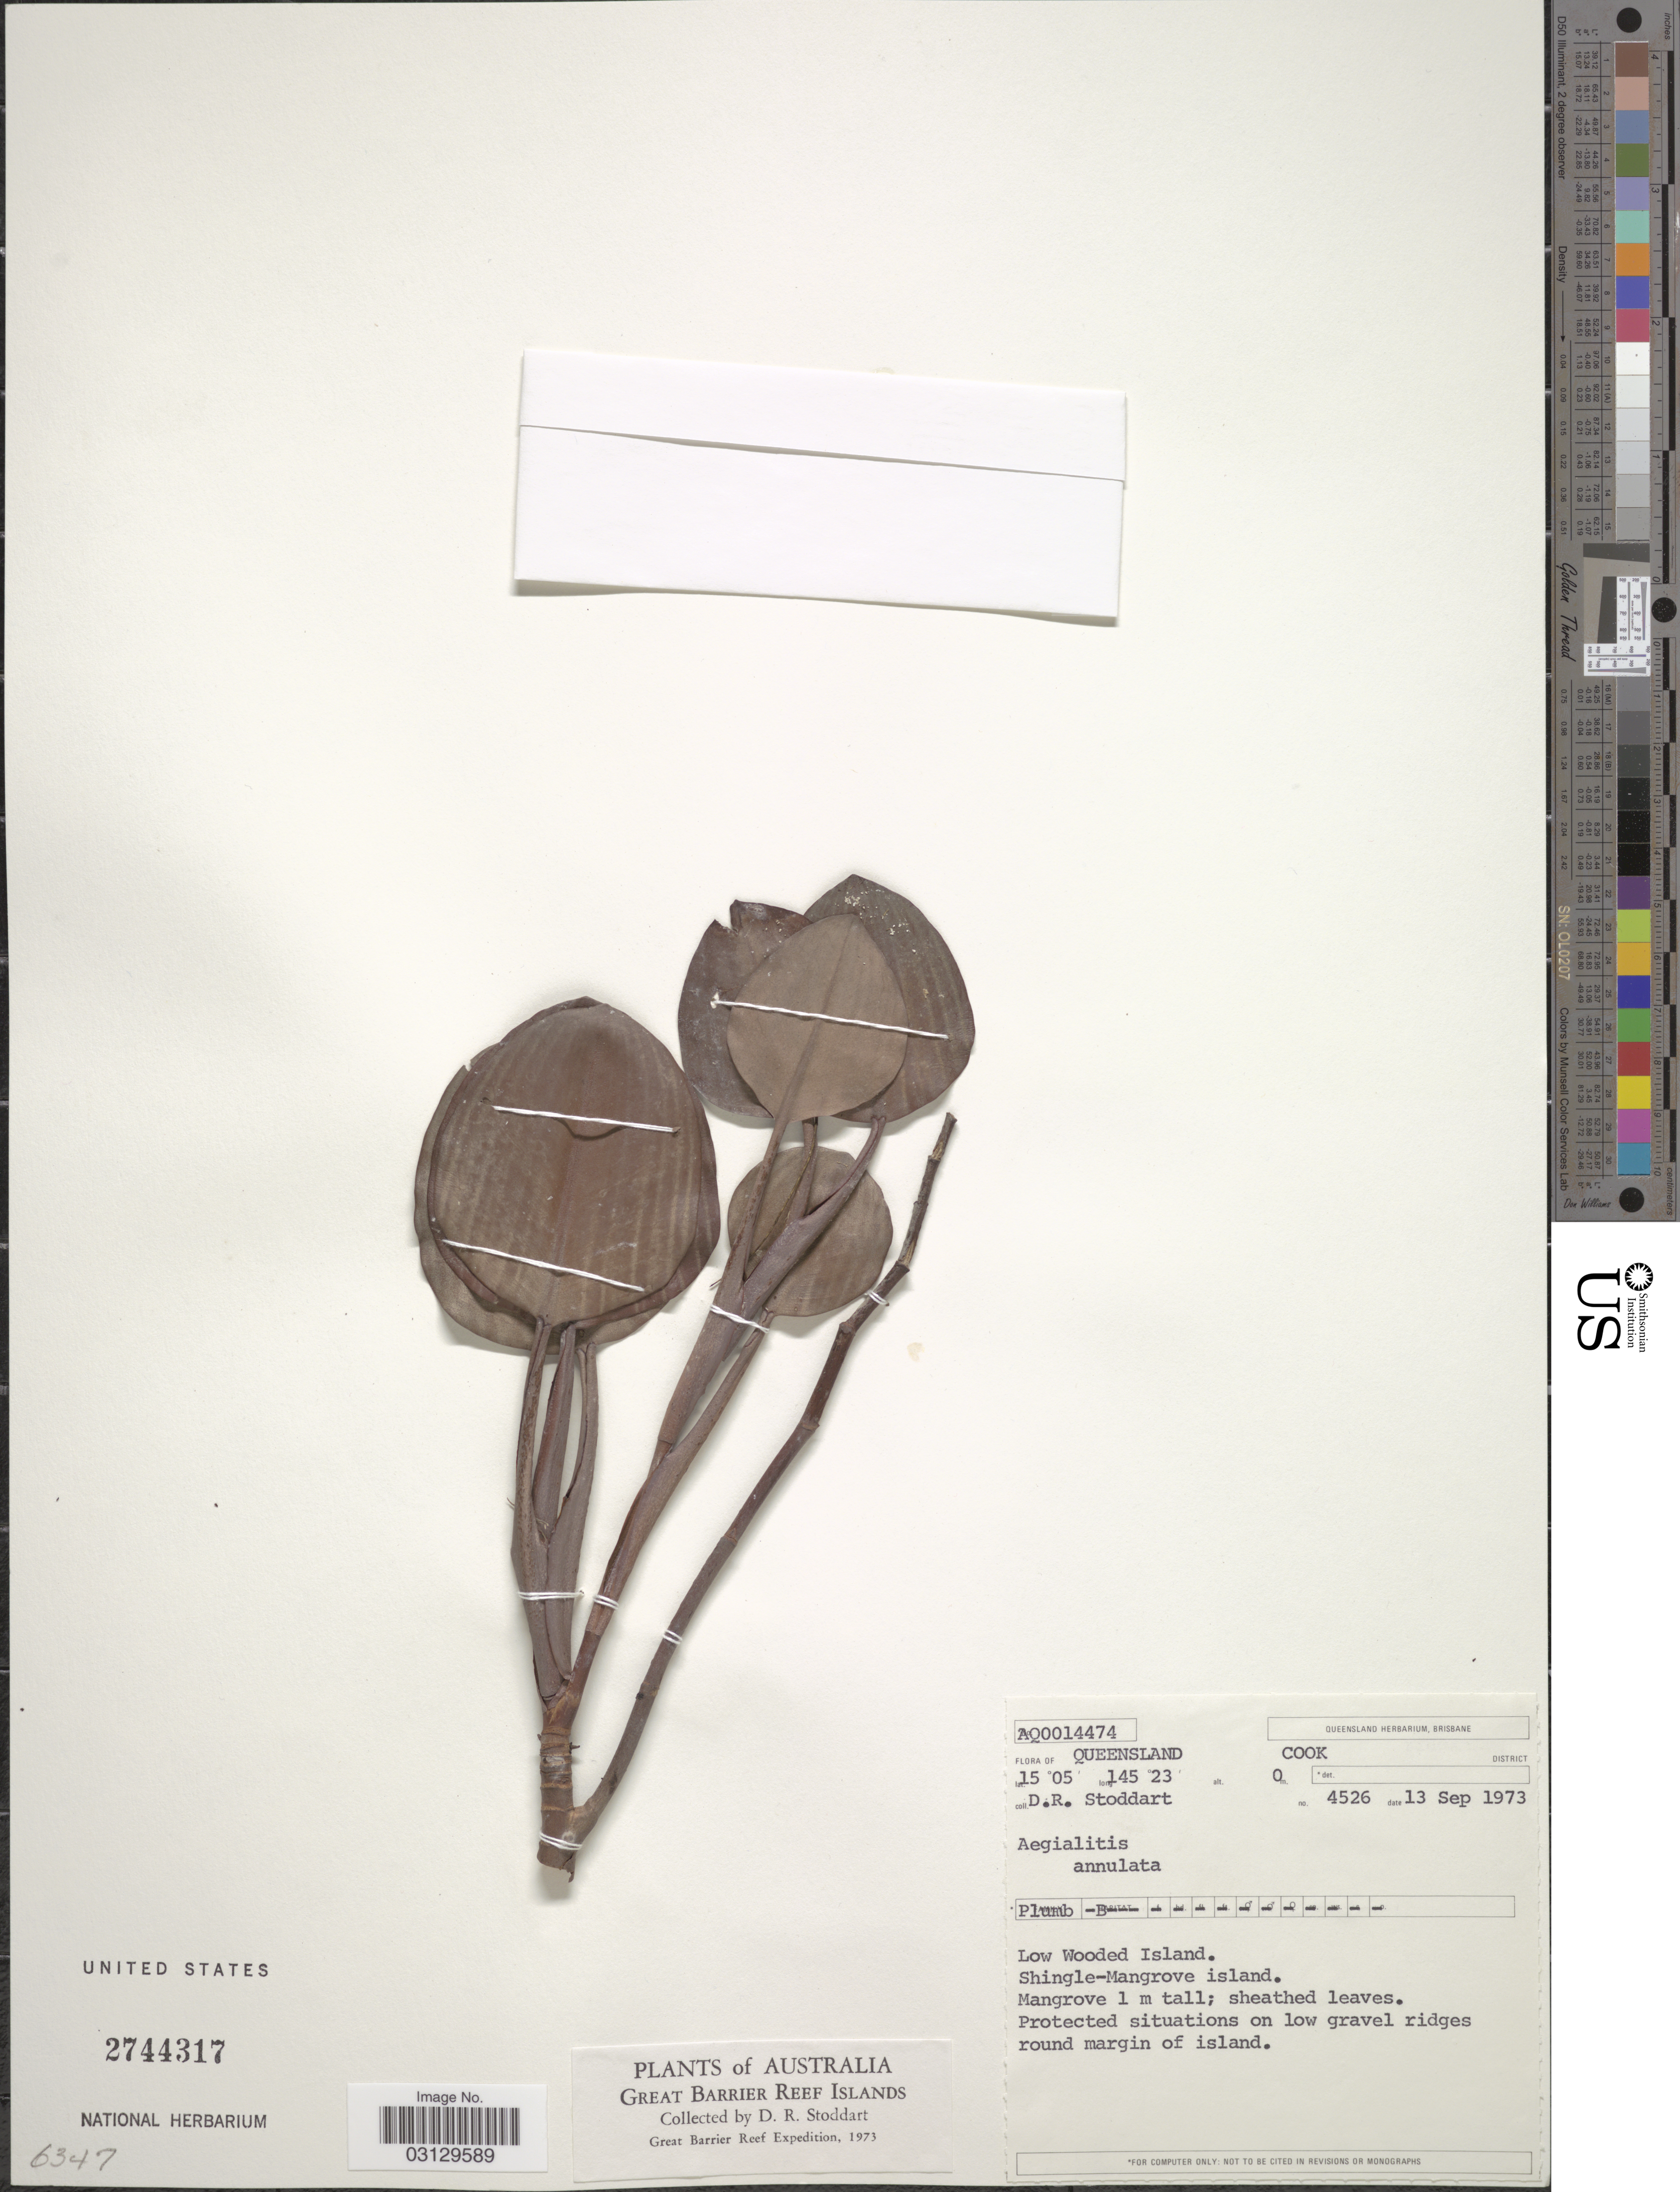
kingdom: Plantae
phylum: Tracheophyta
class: Magnoliopsida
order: Caryophyllales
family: Plumbaginaceae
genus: Aegialitis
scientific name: Aegialitis annulata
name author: R. Br.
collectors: D. R. Stoddart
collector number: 4526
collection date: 1973-09-13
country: Australia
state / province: Queensland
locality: Cook District. Low Wooded Island. Shingle-Mangrove island.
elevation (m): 0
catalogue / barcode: US 2744317